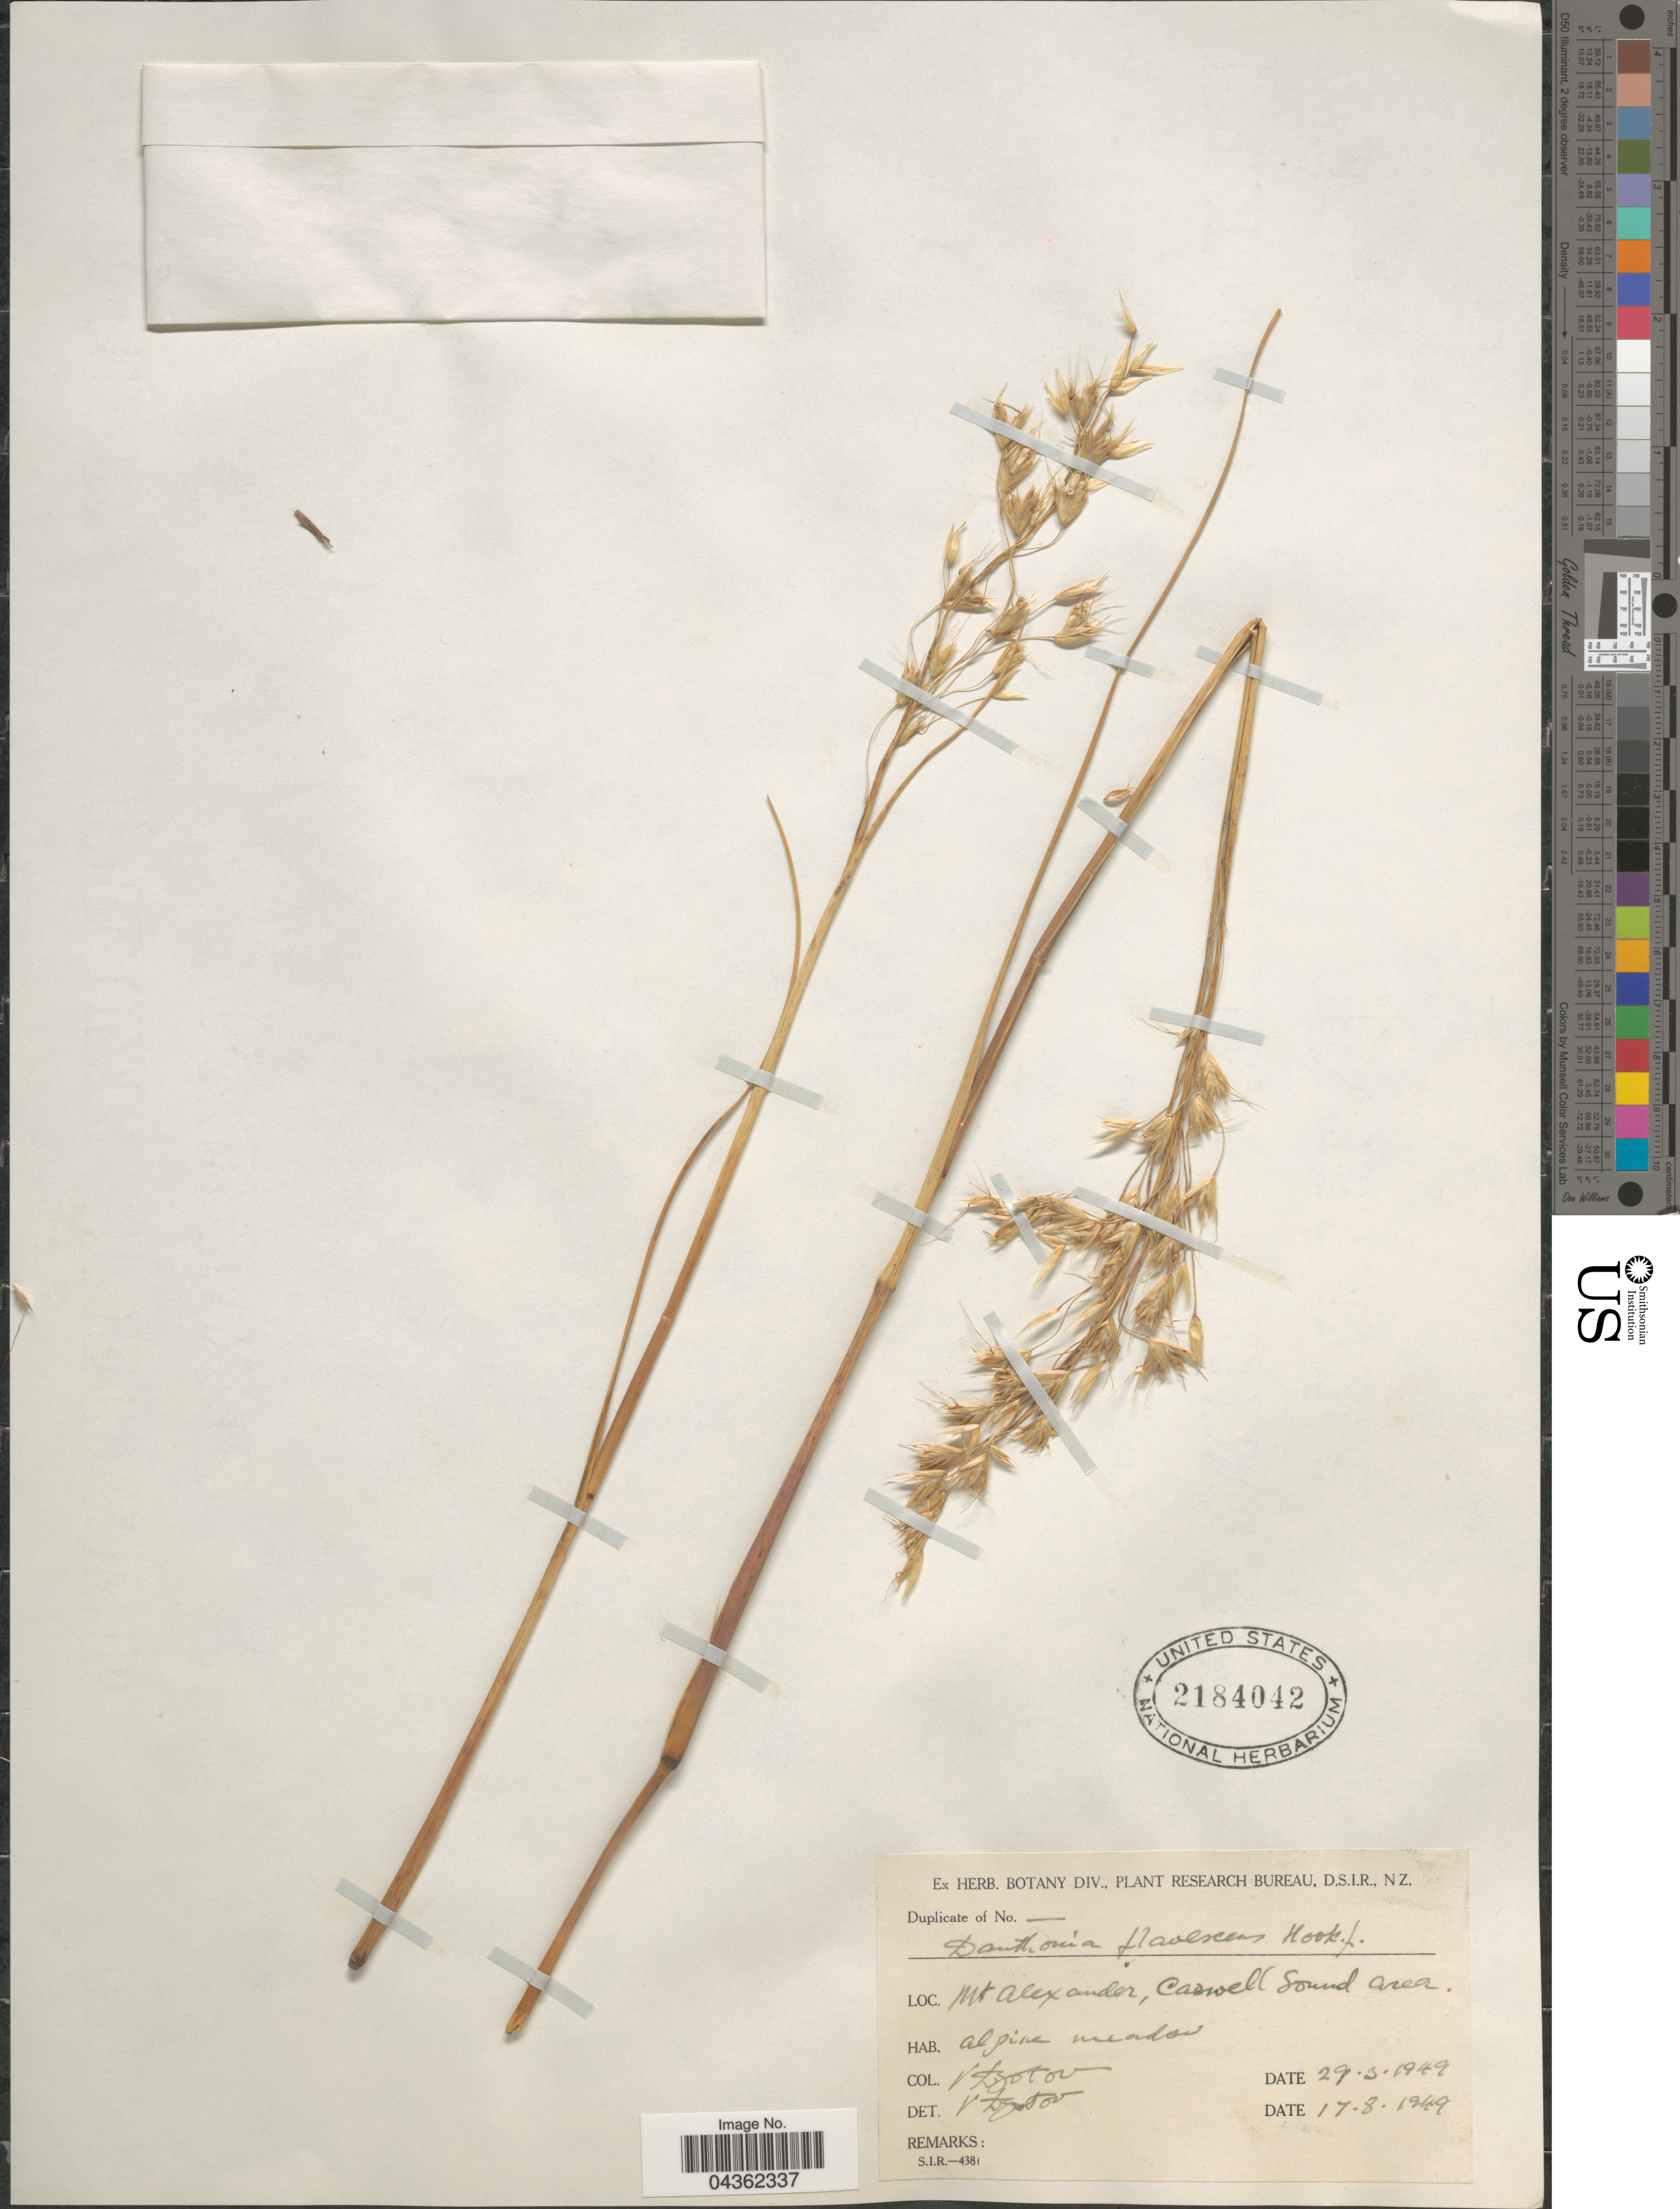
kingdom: Plantae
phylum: Tracheophyta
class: Liliopsida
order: Poales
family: Poaceae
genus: Chionochloa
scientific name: Chionochloa rigida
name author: (Raoul) Zotov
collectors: V. Zotov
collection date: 1949-03-29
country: New Zealand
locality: Mt Alexander, Caswell Sound Area.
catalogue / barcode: US 2184042